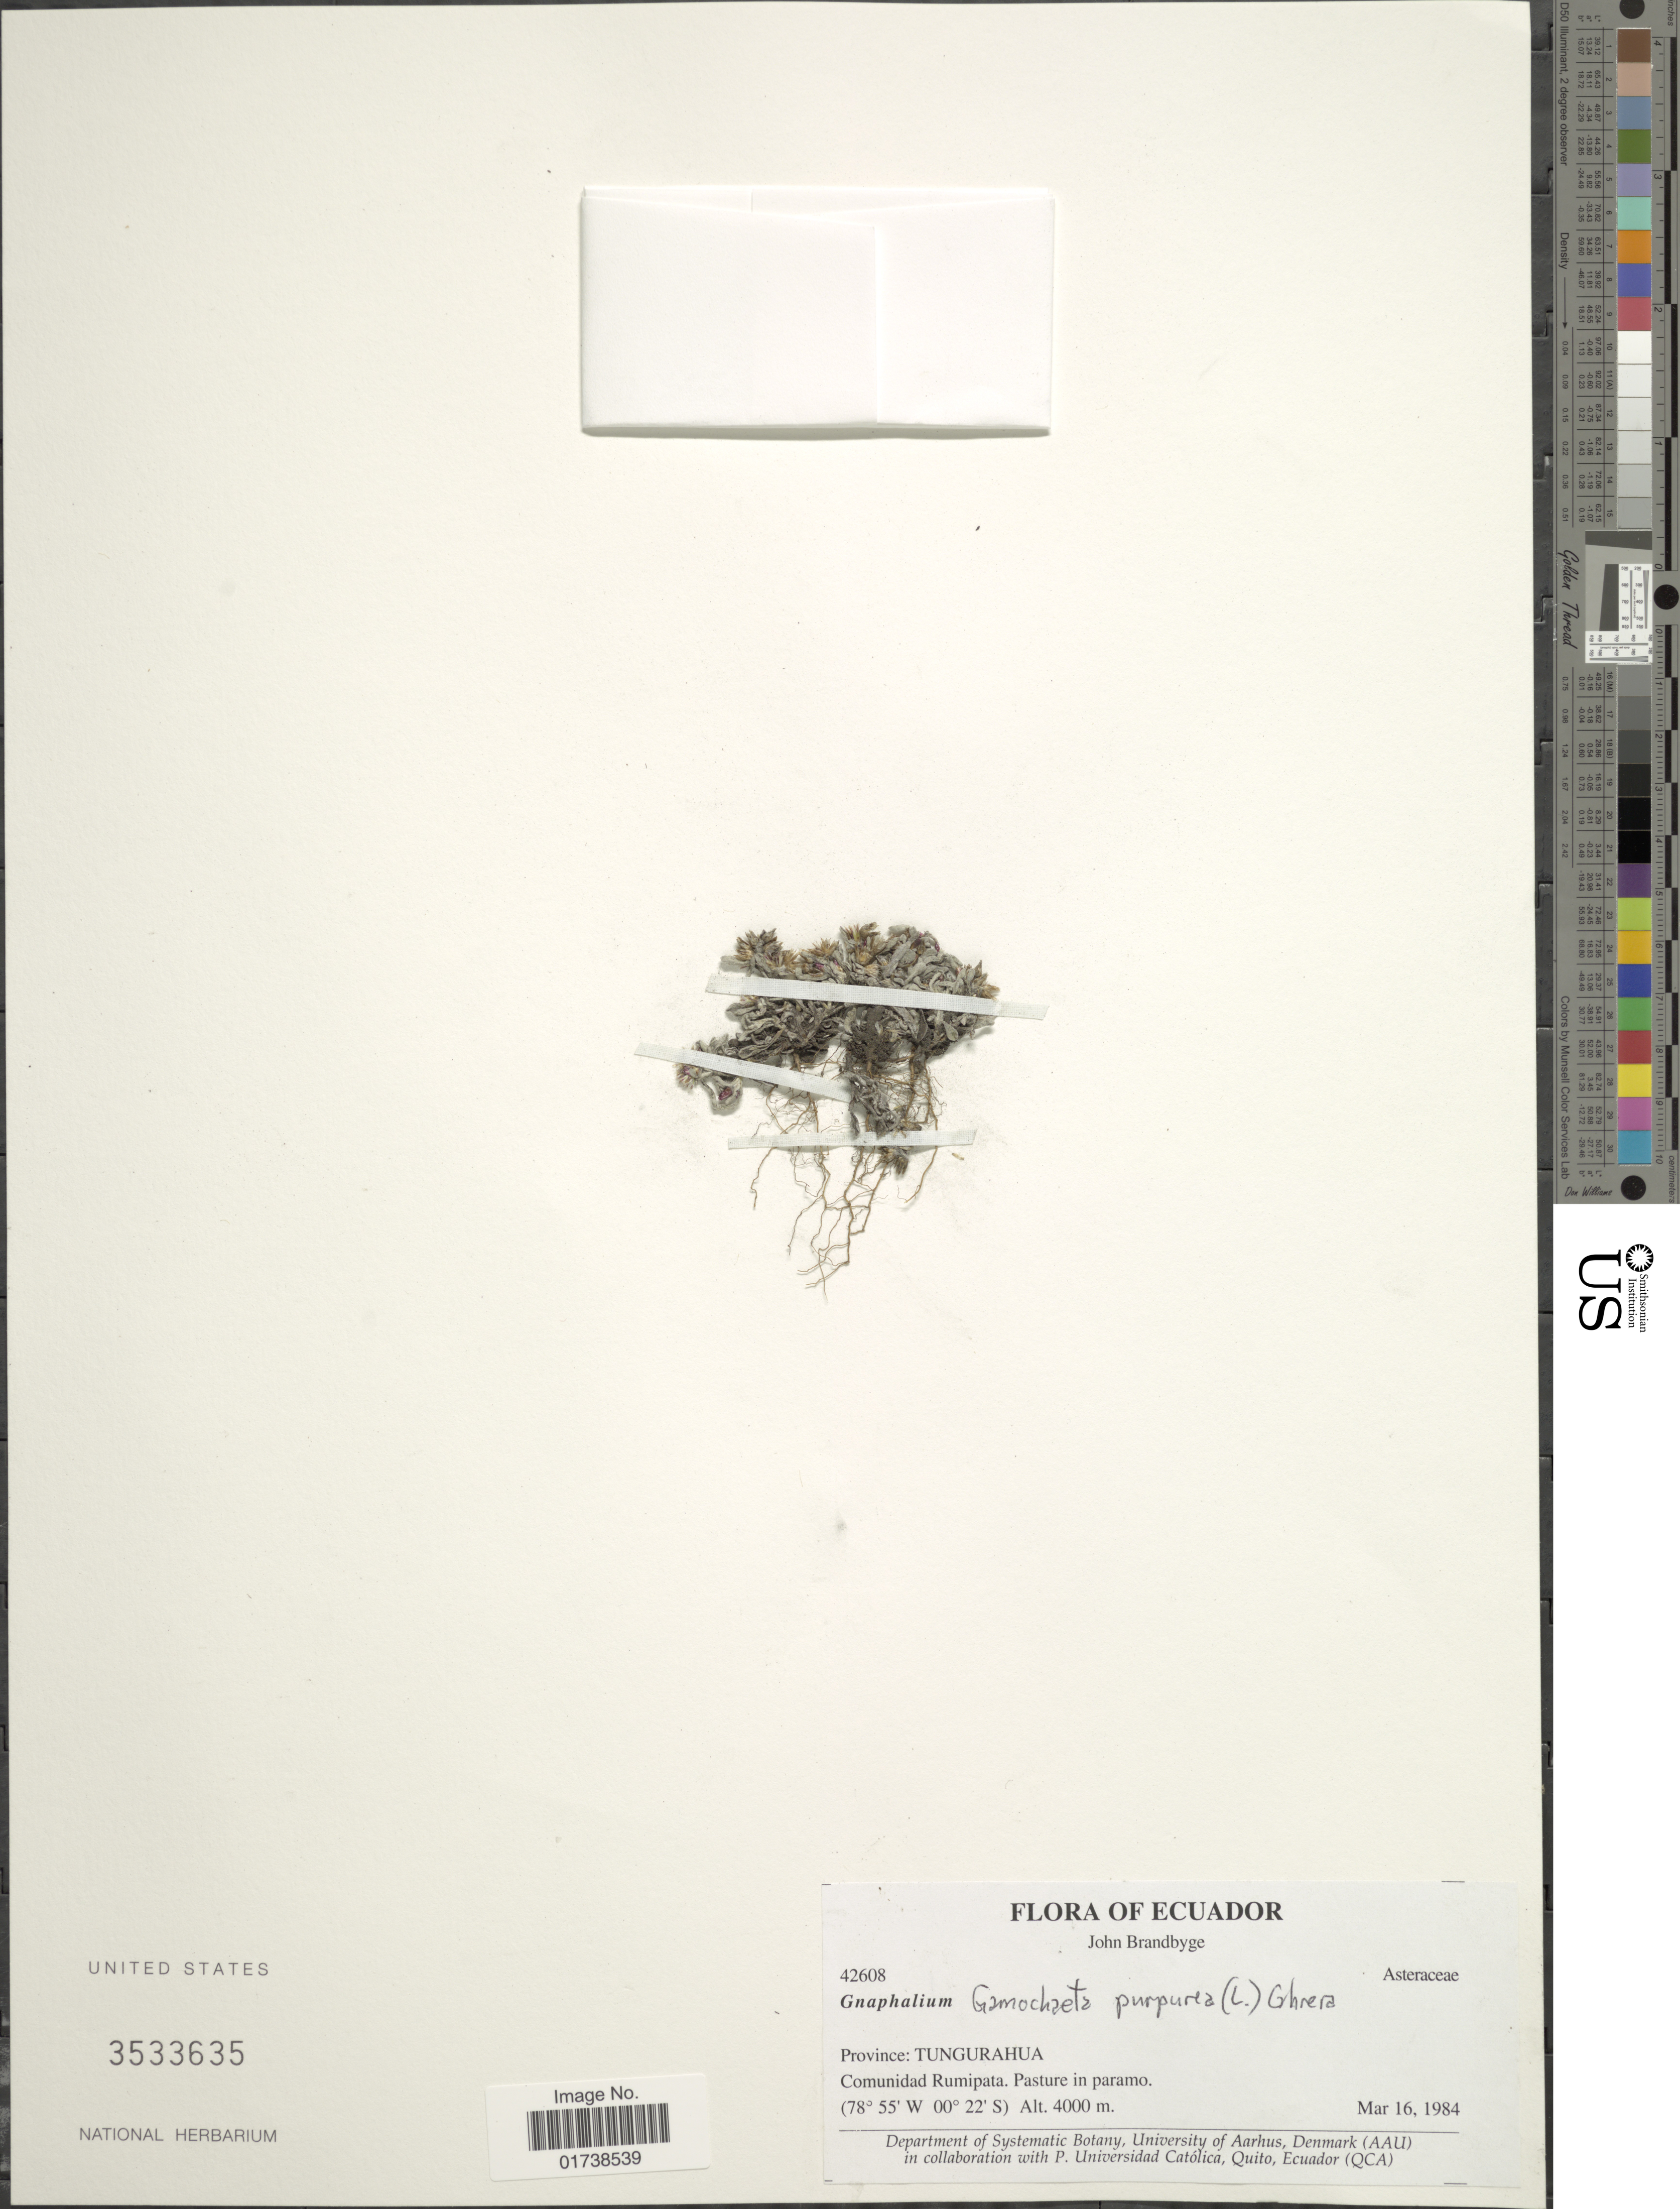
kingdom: Plantae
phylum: Tracheophyta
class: Magnoliopsida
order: Asterales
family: Asteraceae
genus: Gamochaeta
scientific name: Gamochaeta purpurea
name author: (L.) Cabrera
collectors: J. Brandbyge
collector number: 42608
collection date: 1984-03-16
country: Ecuador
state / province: Tungurahua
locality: Communidad Rumipata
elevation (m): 4000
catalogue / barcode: US 3533635